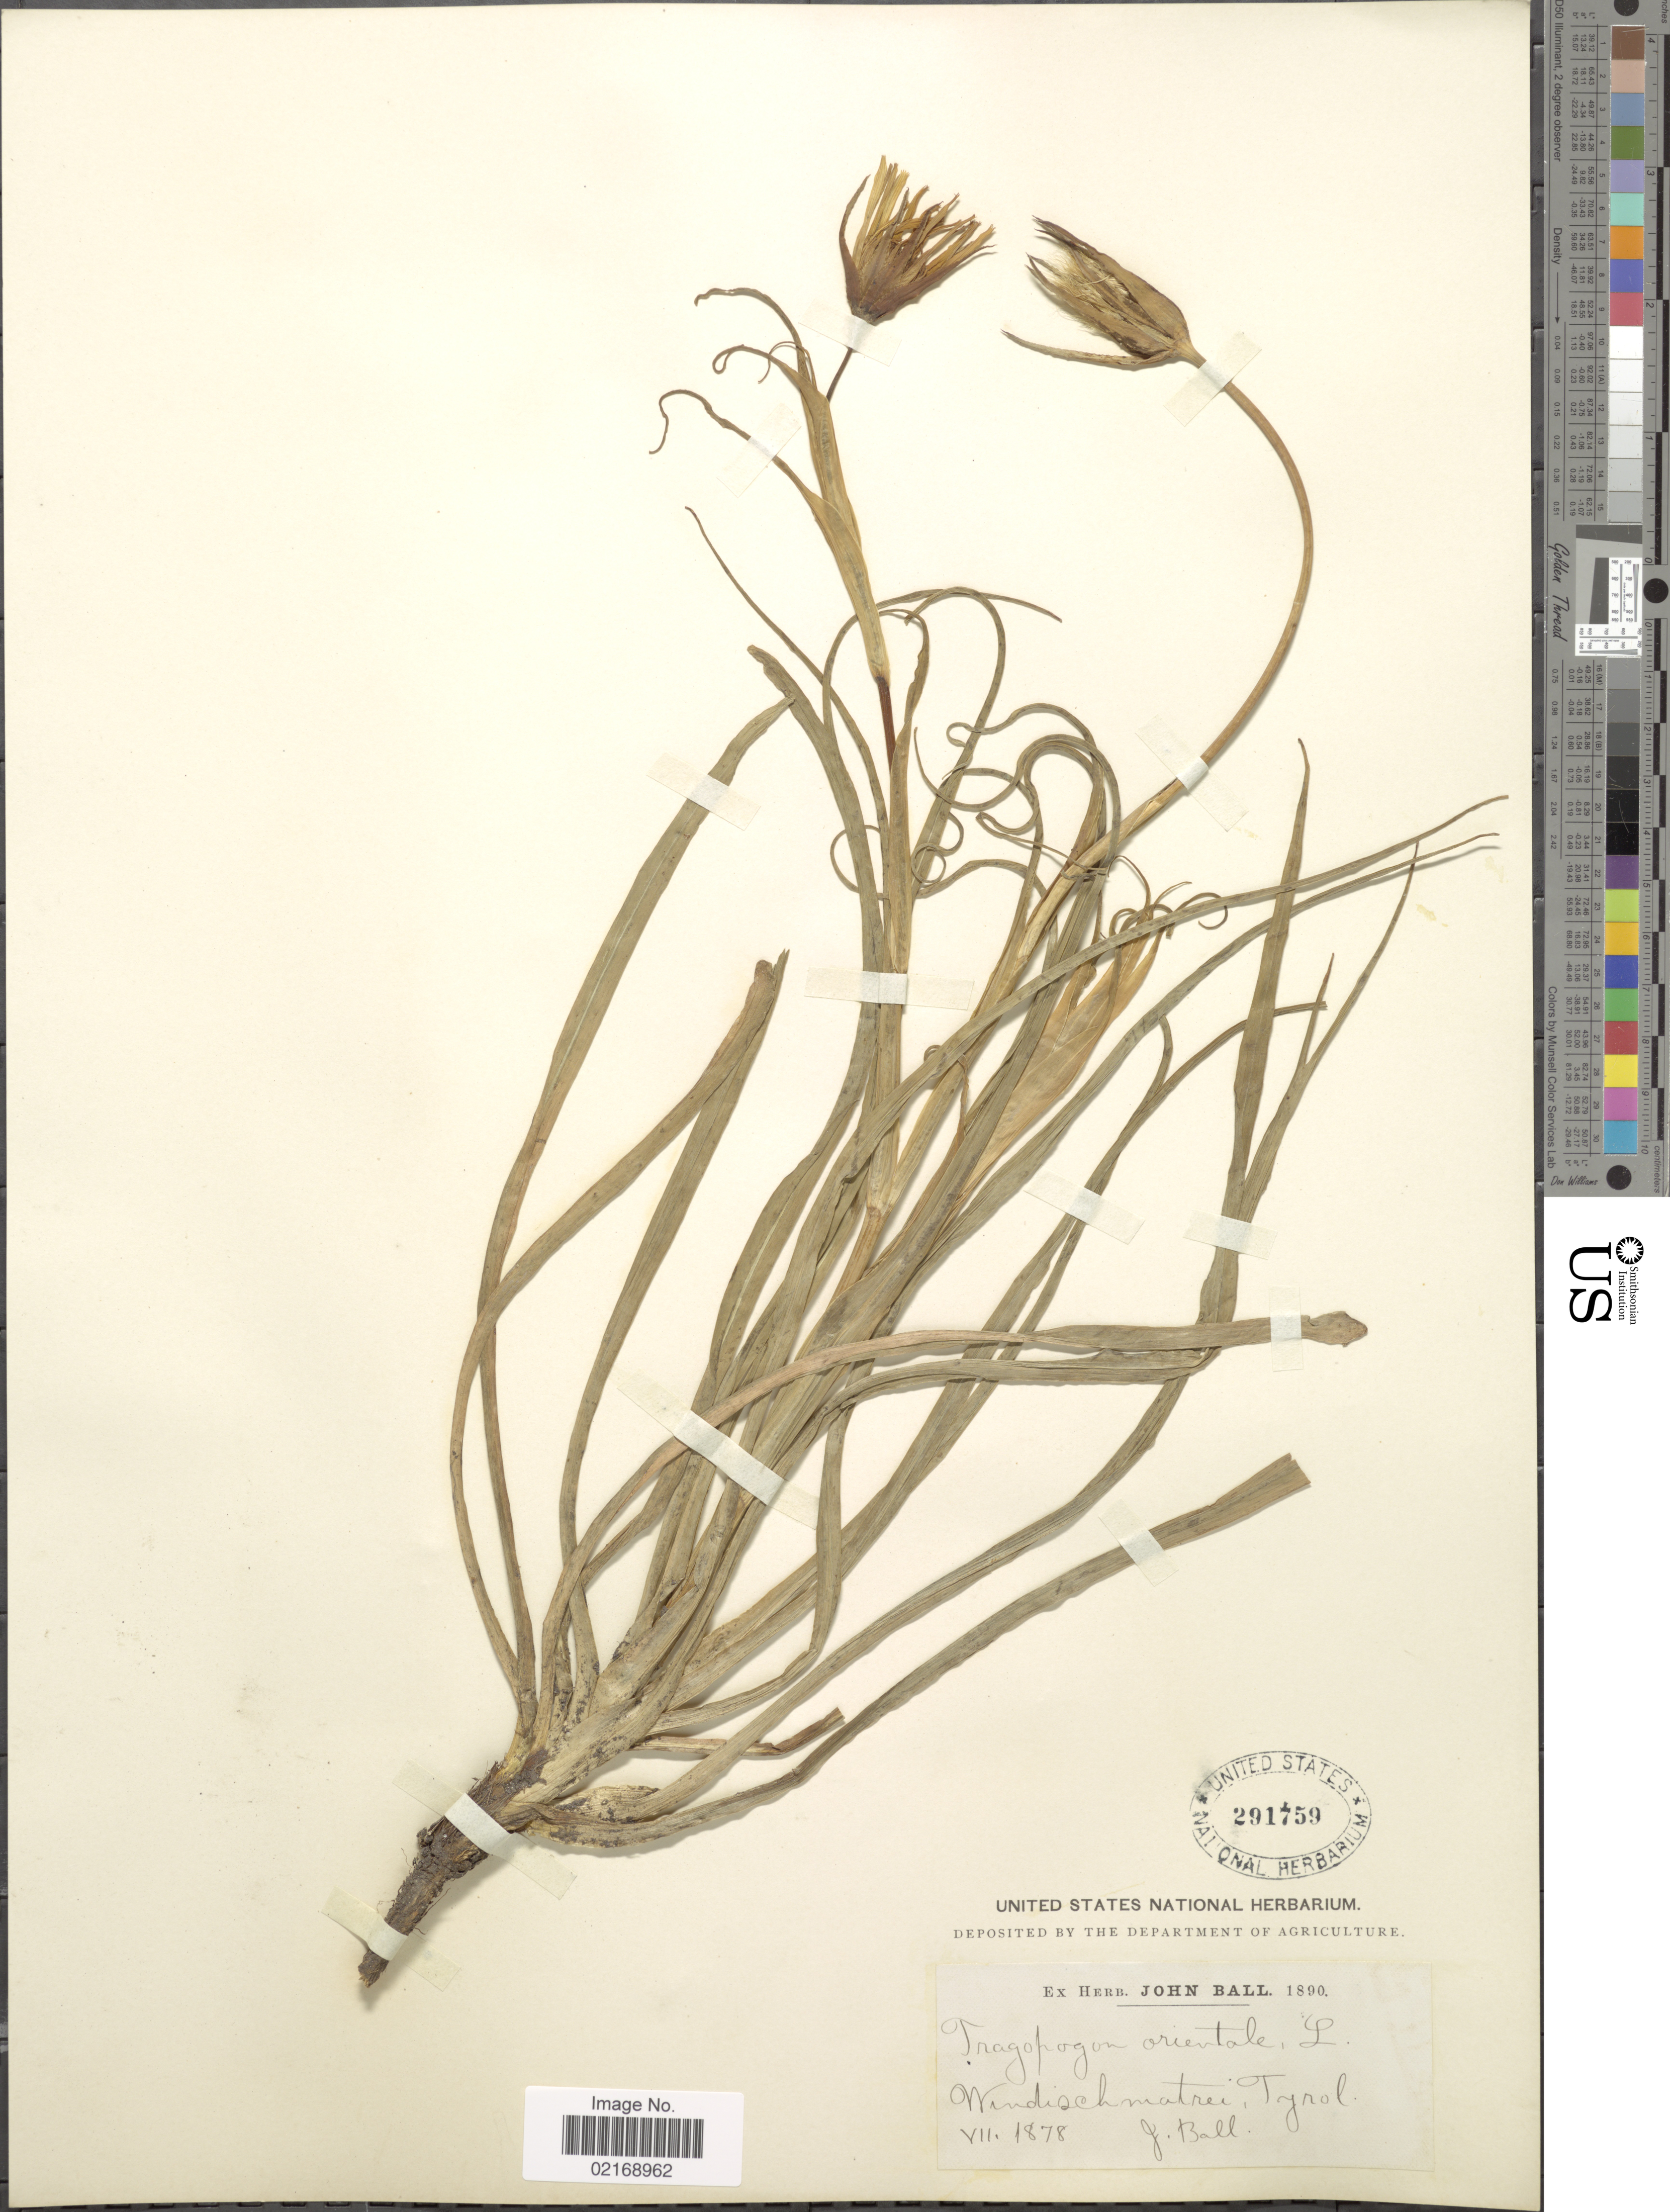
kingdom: Plantae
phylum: Tracheophyta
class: Magnoliopsida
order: Asterales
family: Asteraceae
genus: Tragopogon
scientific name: Tragopogon orientalis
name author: L.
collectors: J. Ball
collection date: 1878-08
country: Austria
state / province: Tirol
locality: Pr. Lienz. Windisch matrei, Tyrol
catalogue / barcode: US 291759